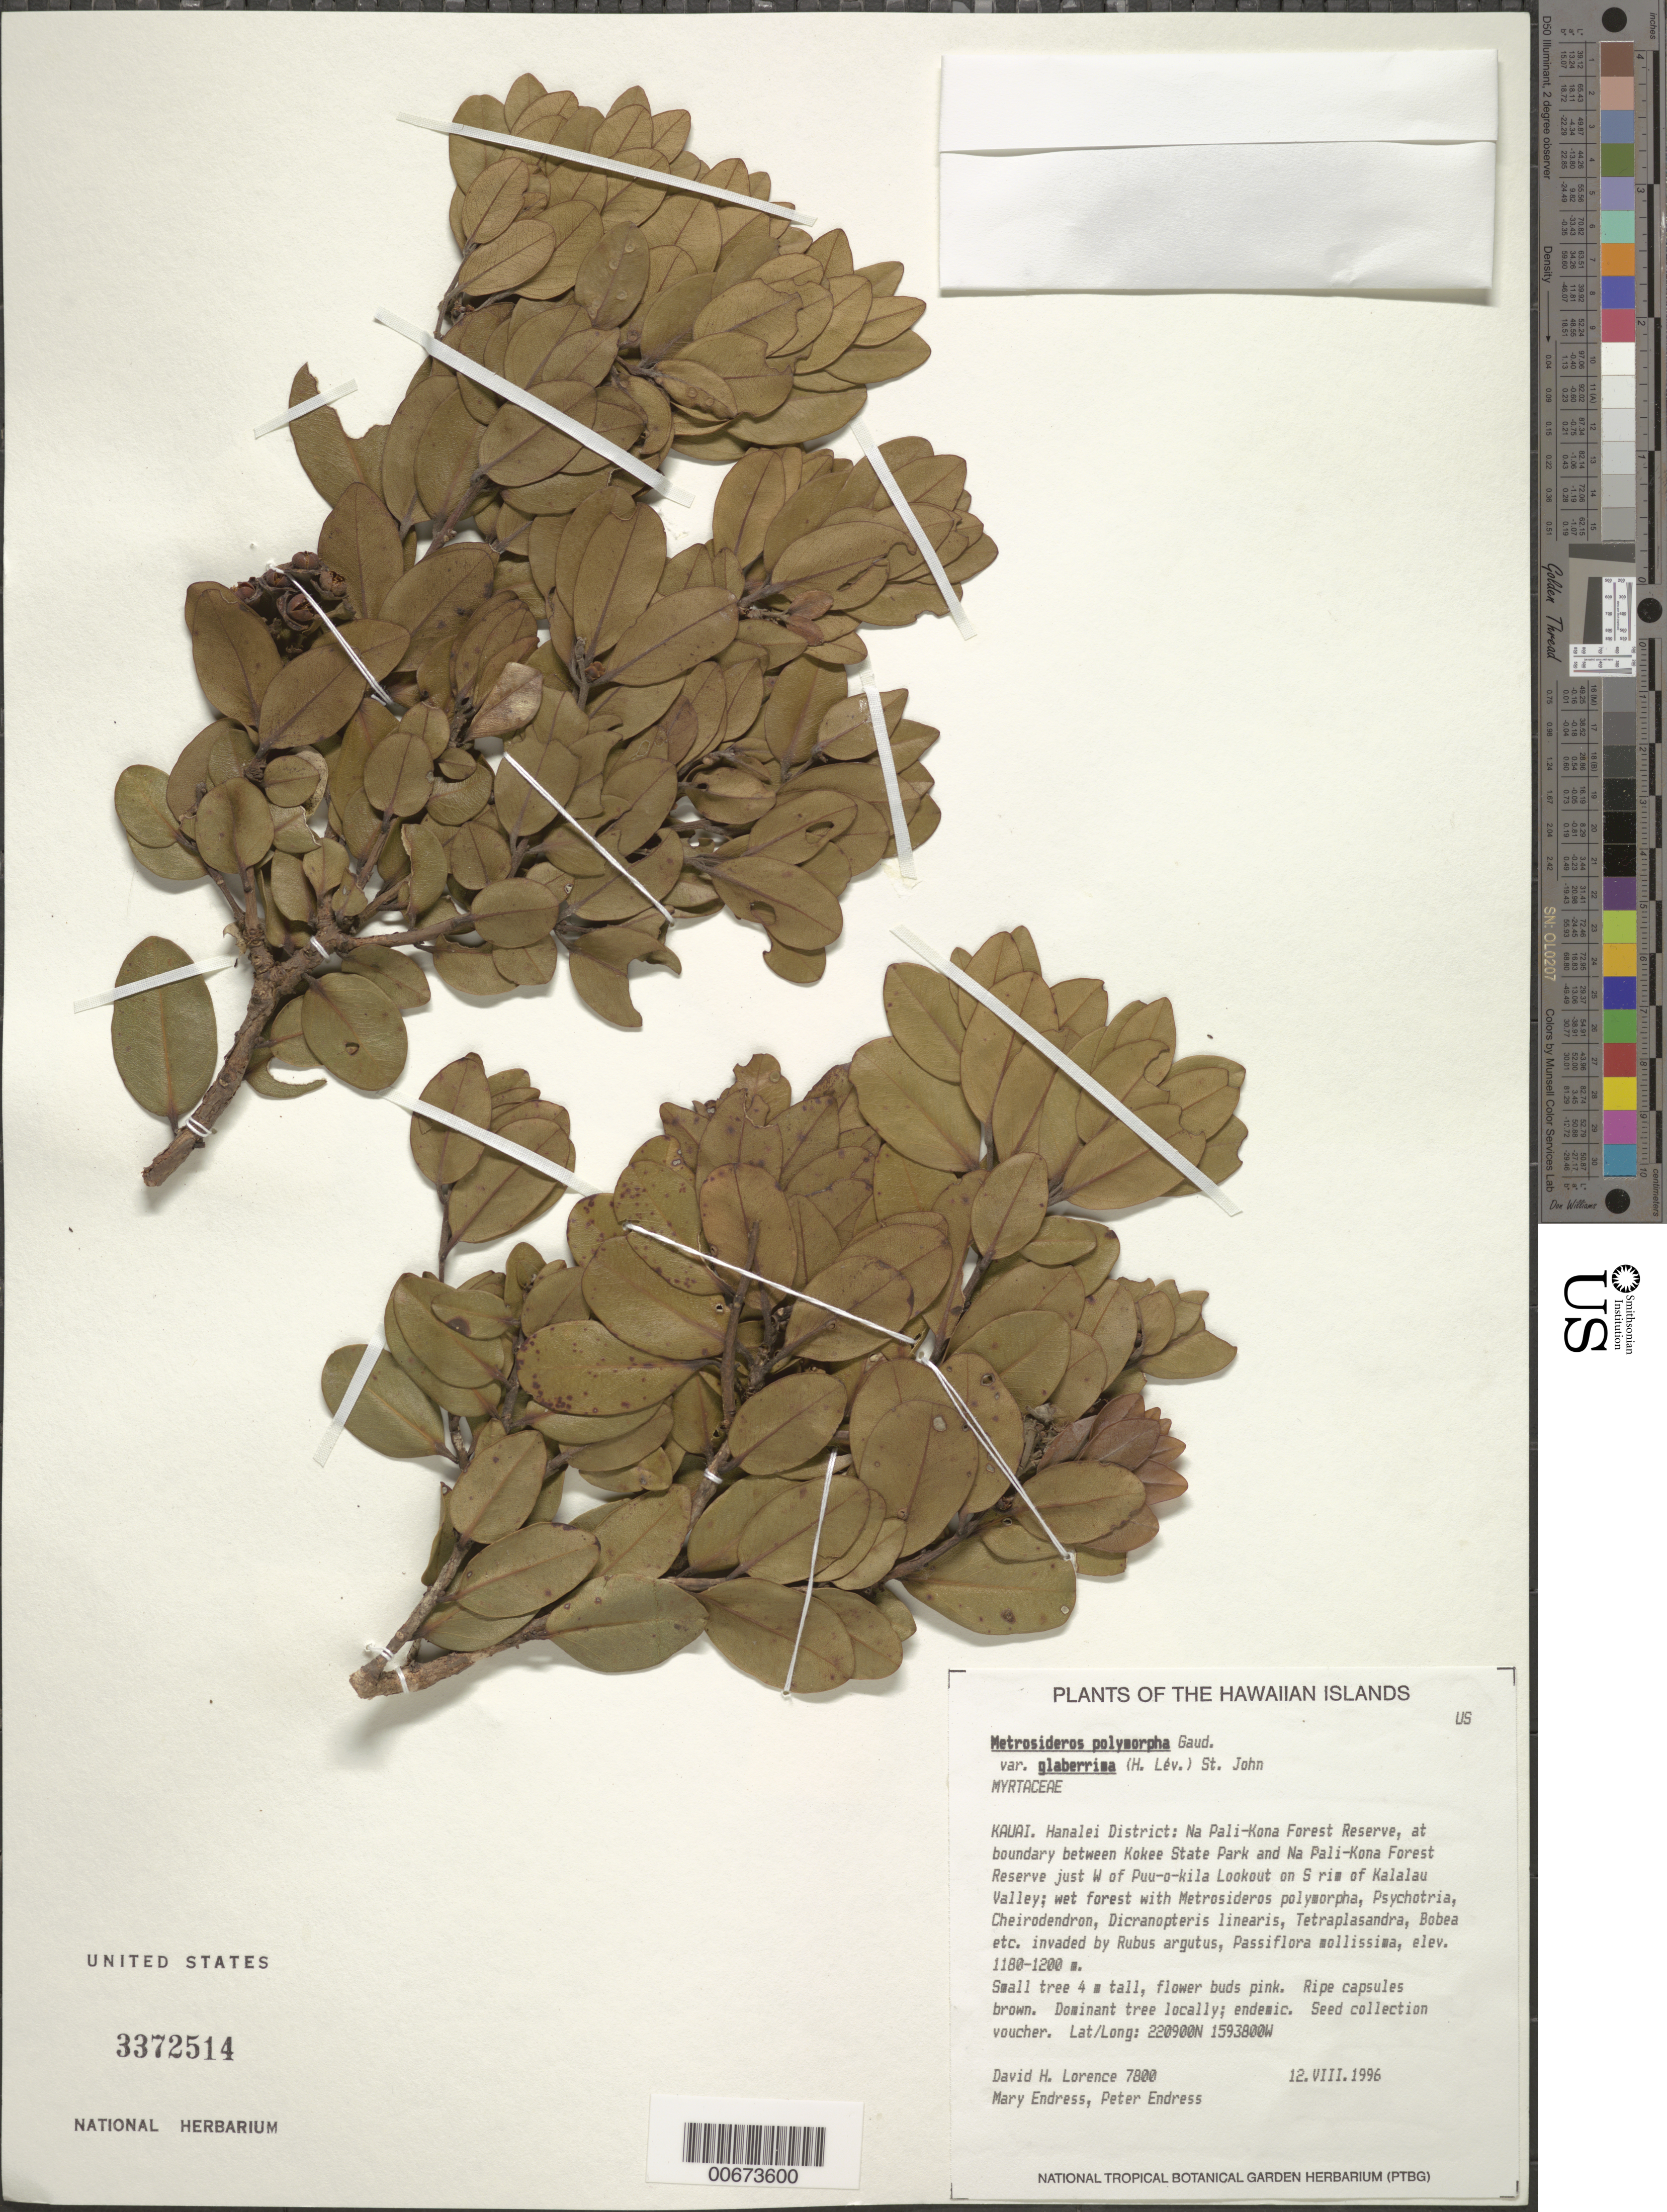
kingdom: Plantae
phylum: Tracheophyta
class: Magnoliopsida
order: Myrtales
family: Myrtaceae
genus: Metrosideros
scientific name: Metrosideros polymorpha var. glaberrima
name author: (H. Lév.) H. St. John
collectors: D. Lorence, M. Endress & P. Endress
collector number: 7800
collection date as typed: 12 Aug 1996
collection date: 1996-08-12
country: United States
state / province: Hawaii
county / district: Kauai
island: Kaua'i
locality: Hanalei District, Na Pali-Kona Forest Reserve, just W of Pu'uokila Lookout on S rim of Kalalau Valley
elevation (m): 1180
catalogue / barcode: US 3372514